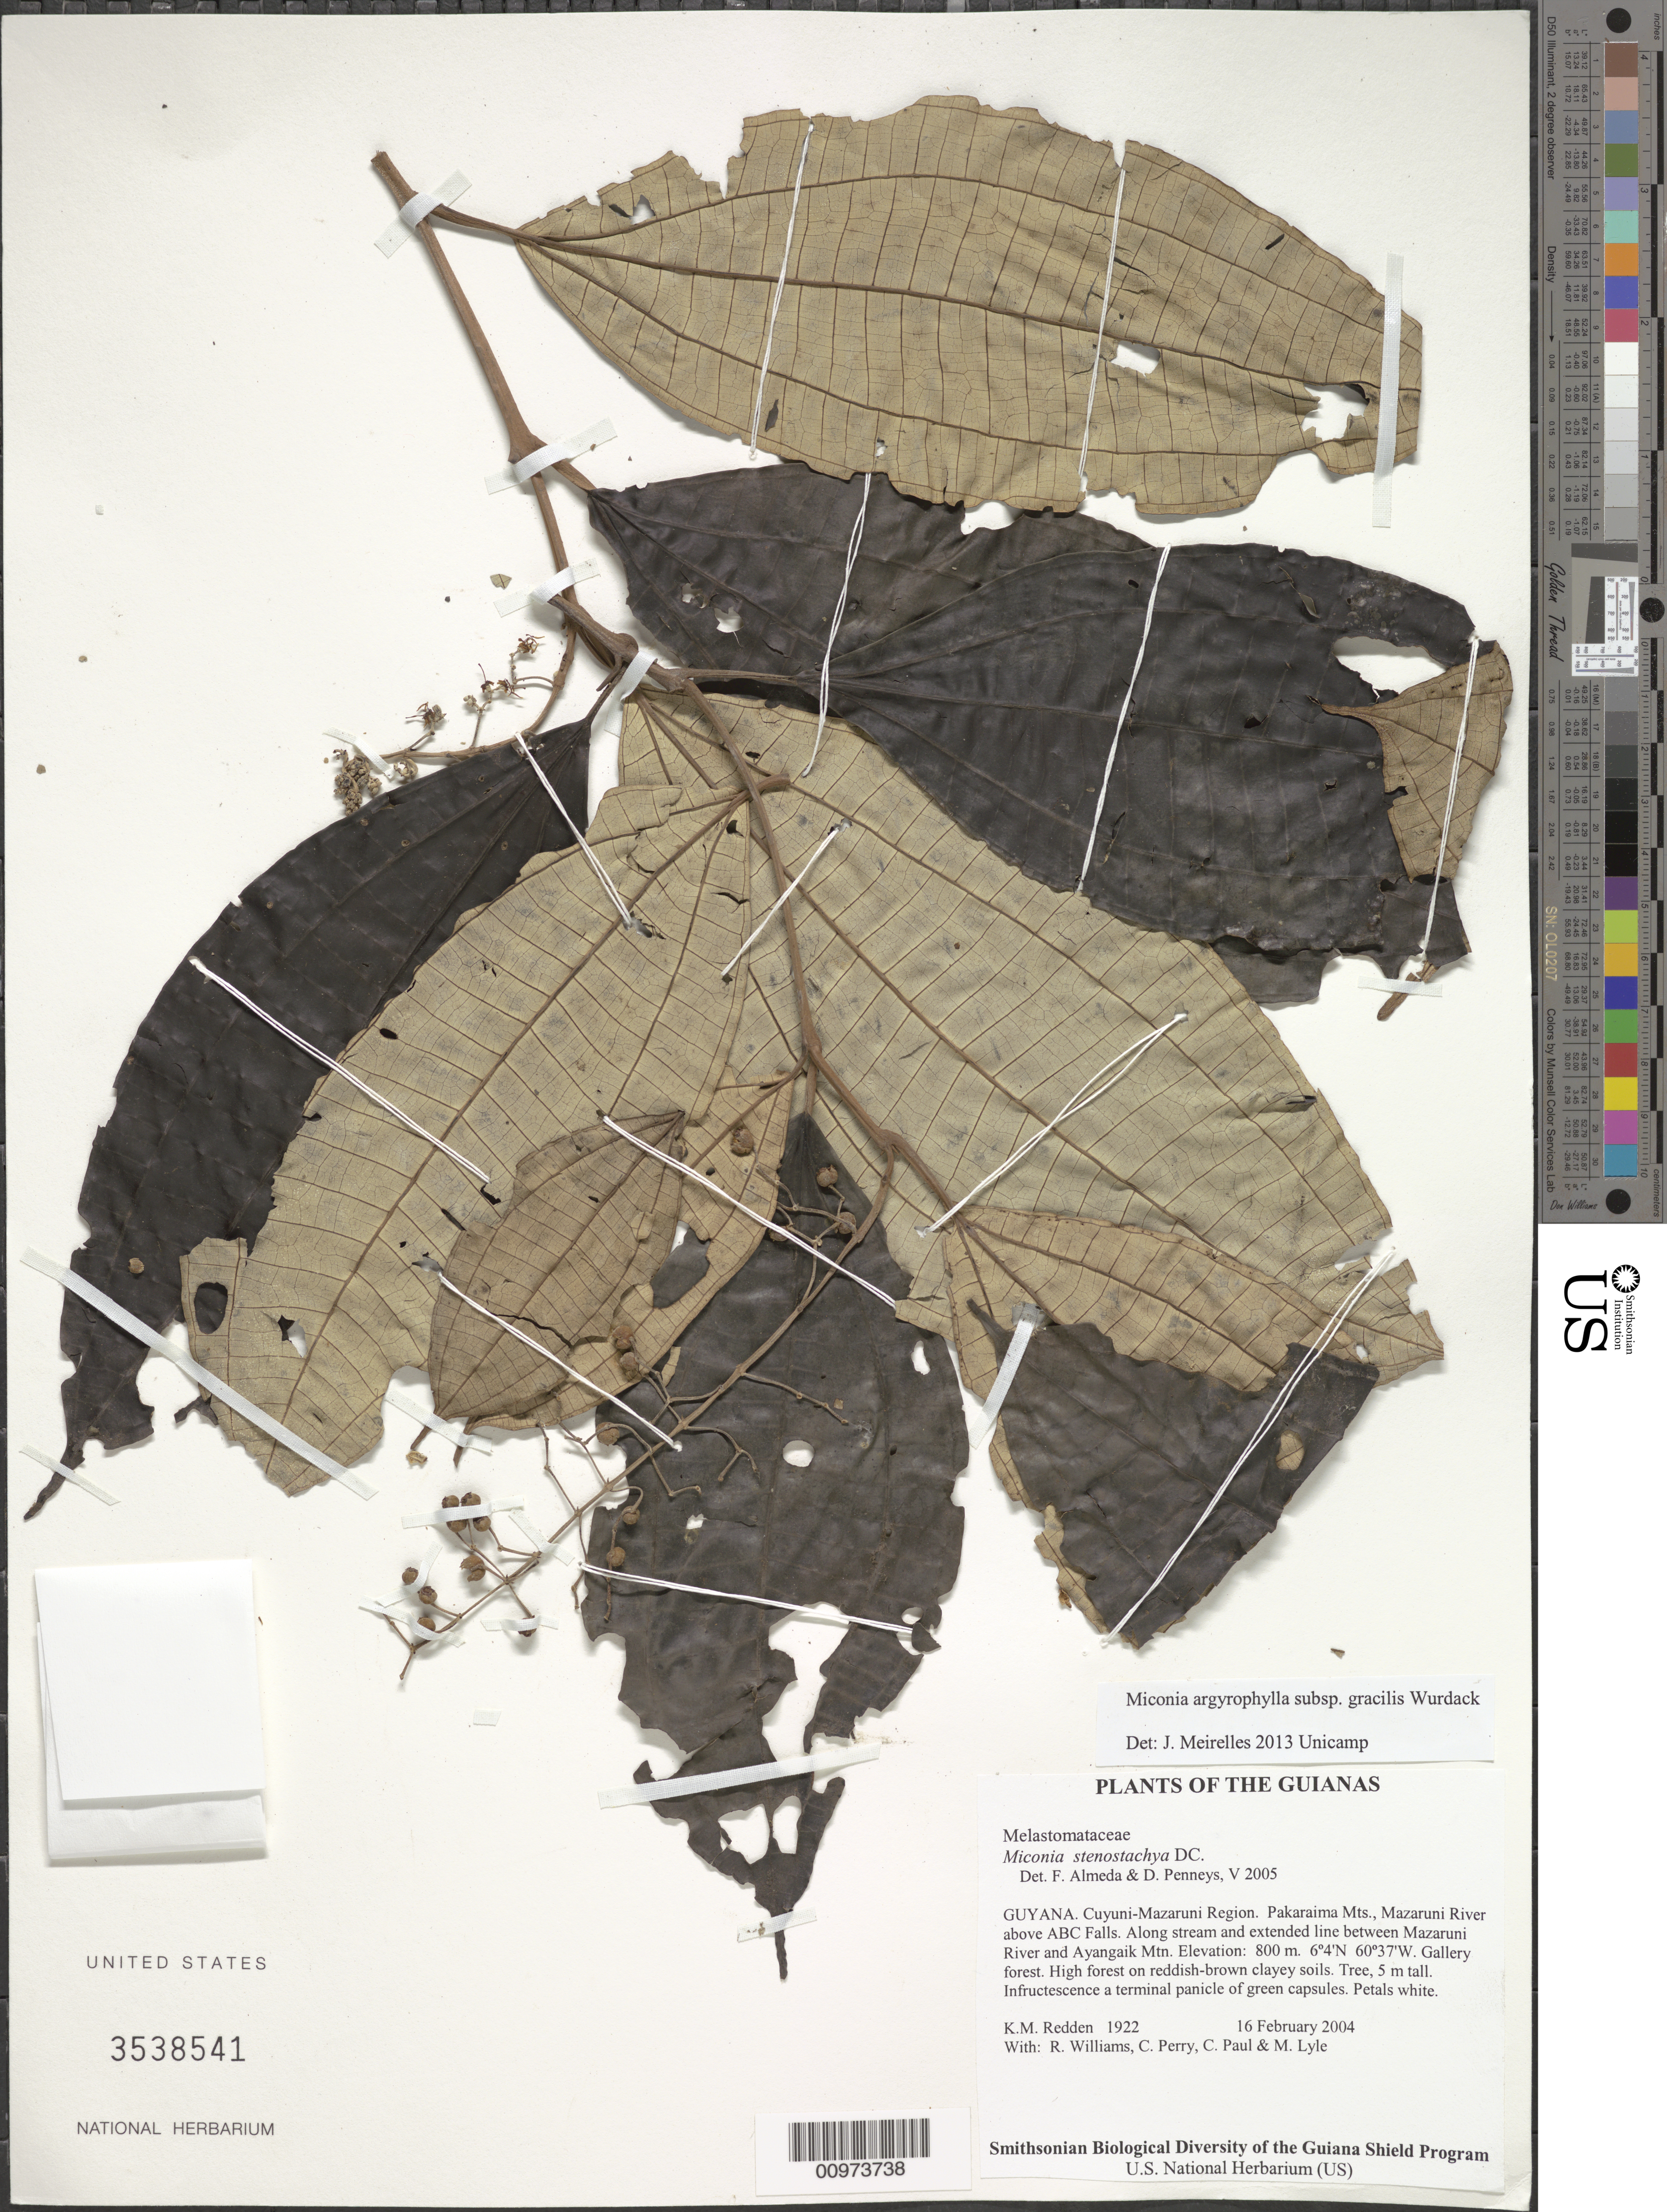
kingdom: Plantae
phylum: Tracheophyta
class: Magnoliopsida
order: Myrtales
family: Melastomataceae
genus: Miconia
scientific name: Miconia stenostachya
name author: DC.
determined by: Almeda, F.; Penneys, D. S.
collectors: K. M. Redden, R. Williams, C. Perry, C. Paul & M. Lyle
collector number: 1922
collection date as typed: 16 February 2004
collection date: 2004-02-16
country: Guyana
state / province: Cuyuni-Mazaruni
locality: Pakaraima Mts., Mazaruni River above ABC Falls. Along stream and extended line between Mazaruni River and Ayangaik Mtn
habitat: Gallery forest. High forest on reddish-brown clayey soils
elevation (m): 800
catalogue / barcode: US 3538541